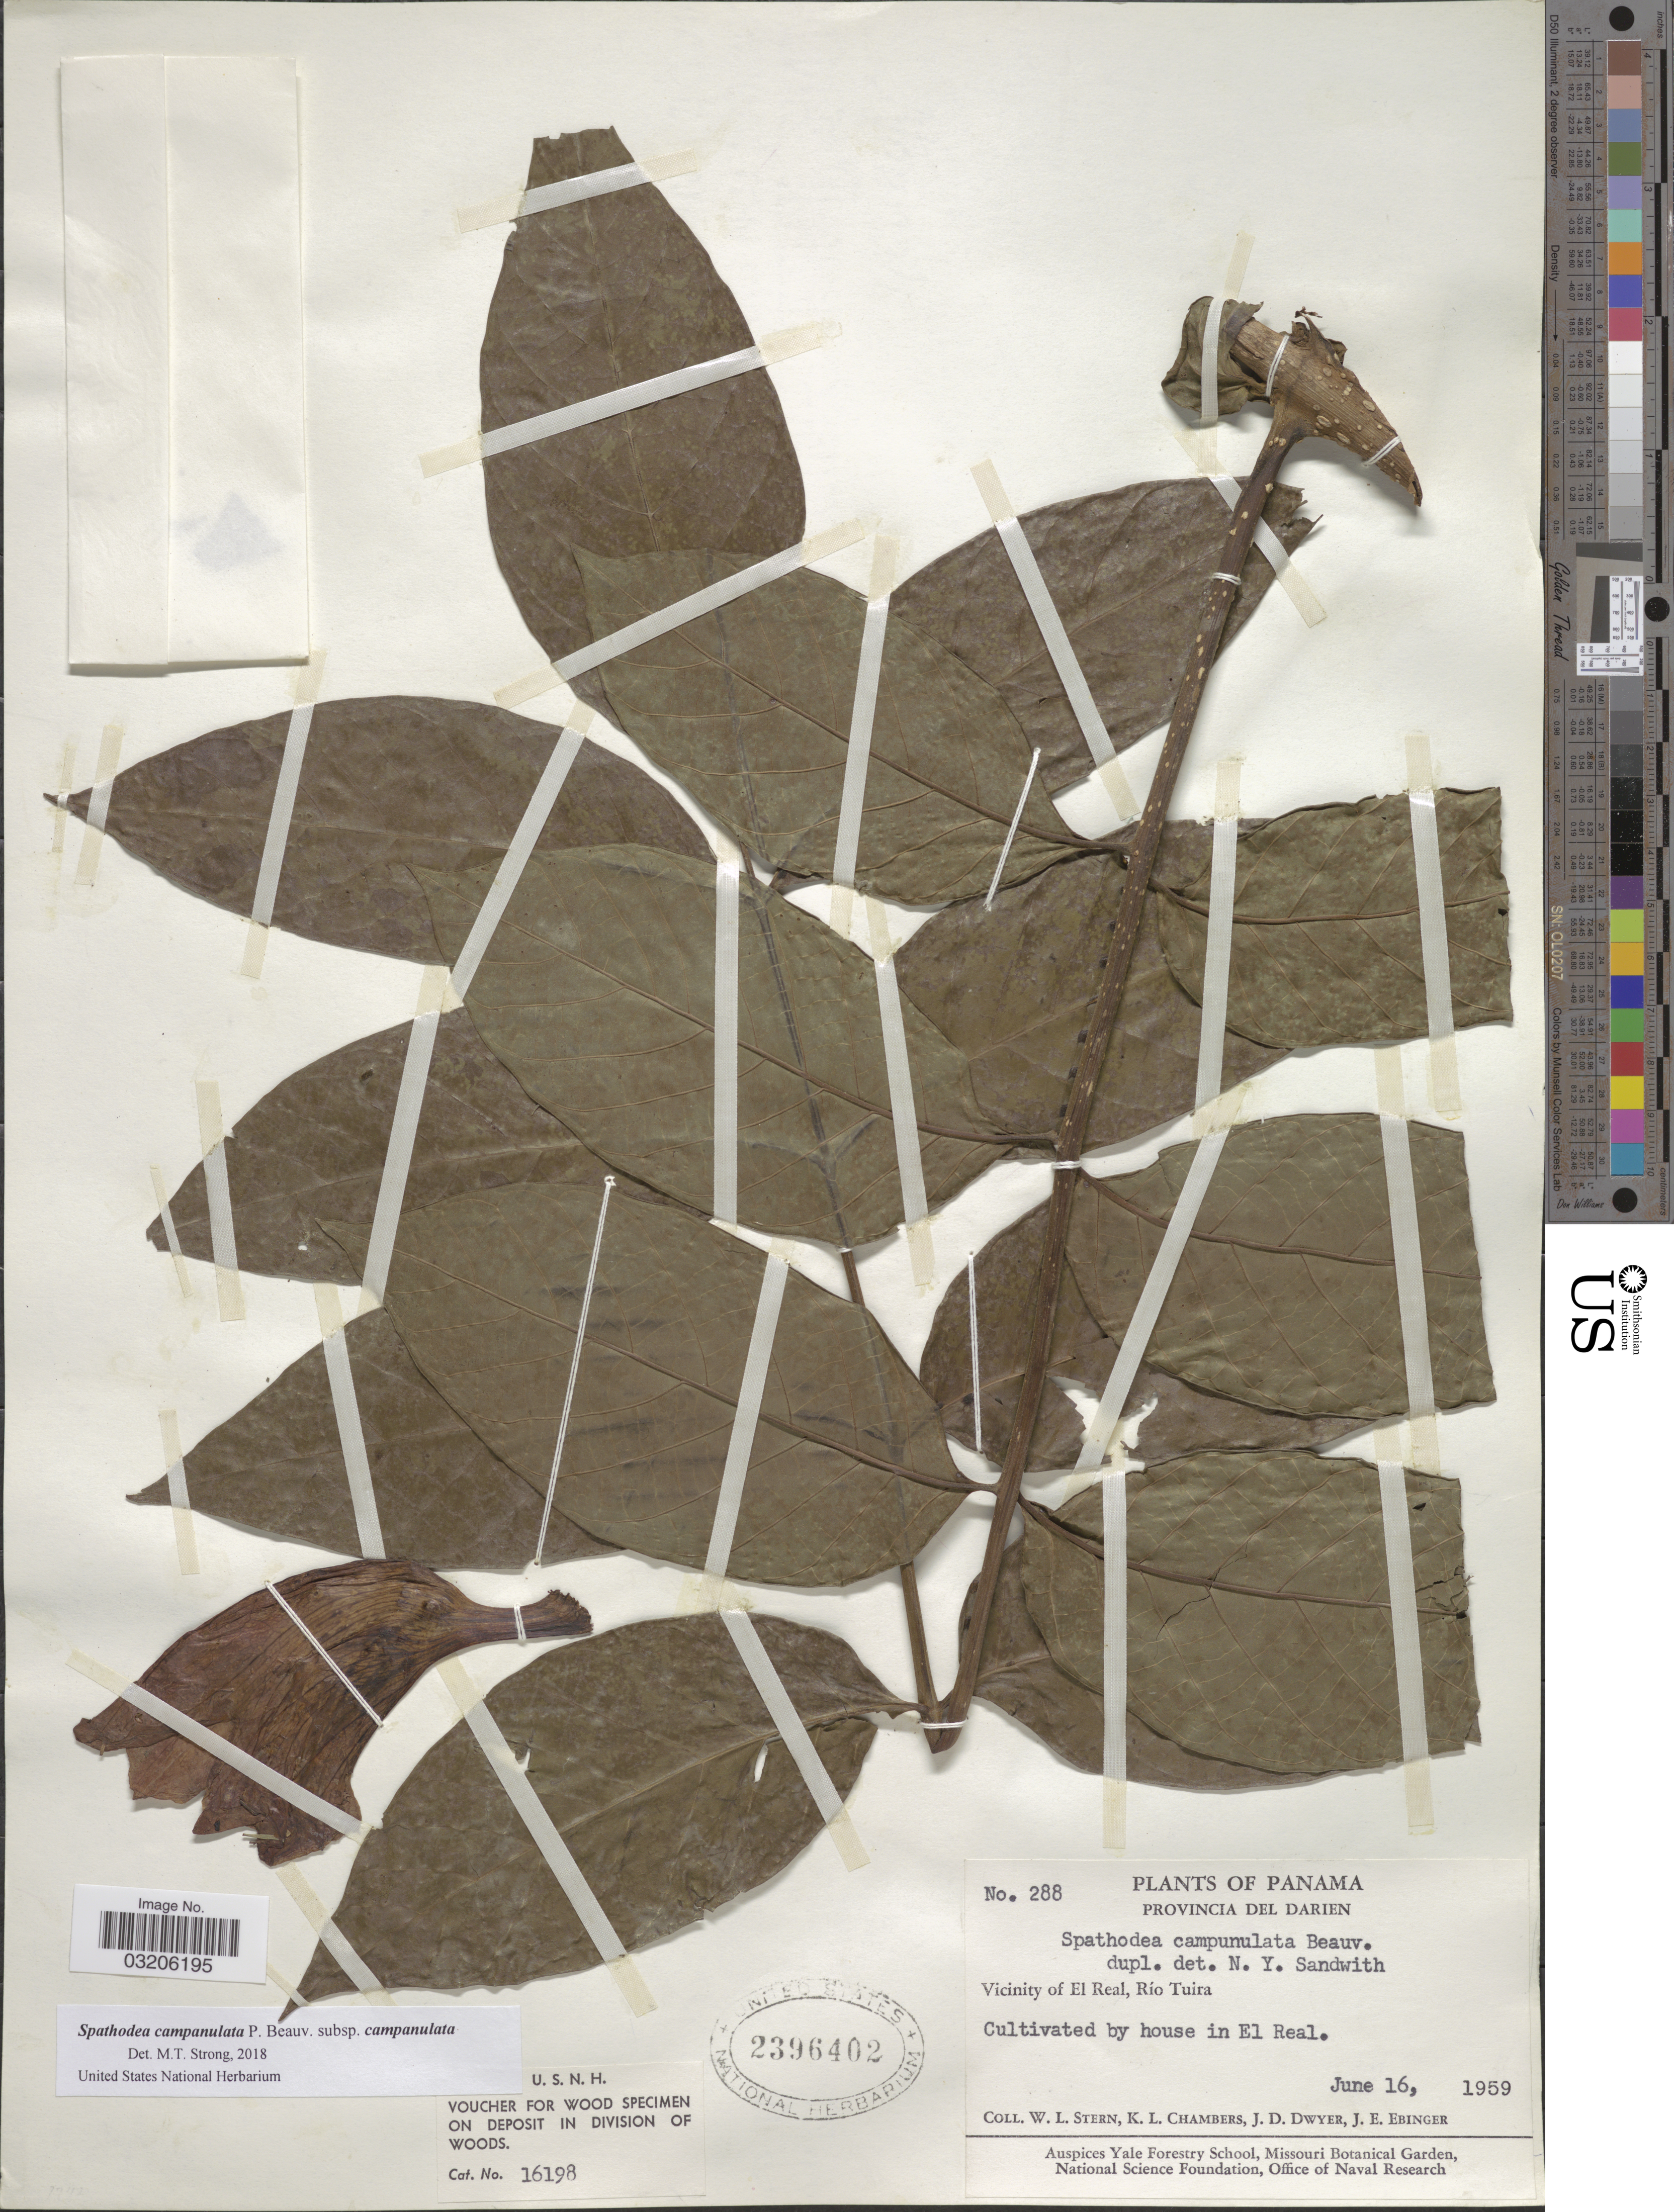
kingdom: Plantae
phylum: Tracheophyta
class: Magnoliopsida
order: Lamiales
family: Bignoniaceae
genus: Spathodea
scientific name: Spathodea campanulata subsp. campanulata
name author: P. Beauv.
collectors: W. L. Stern, K. Chambers, J. D. Dwyer & J. Ebinger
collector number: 288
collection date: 1959-06-16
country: Panama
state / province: Darién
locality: Vicinity of El Real, Río Tuira. Cultivated by house in El Real.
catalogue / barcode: US 2396402